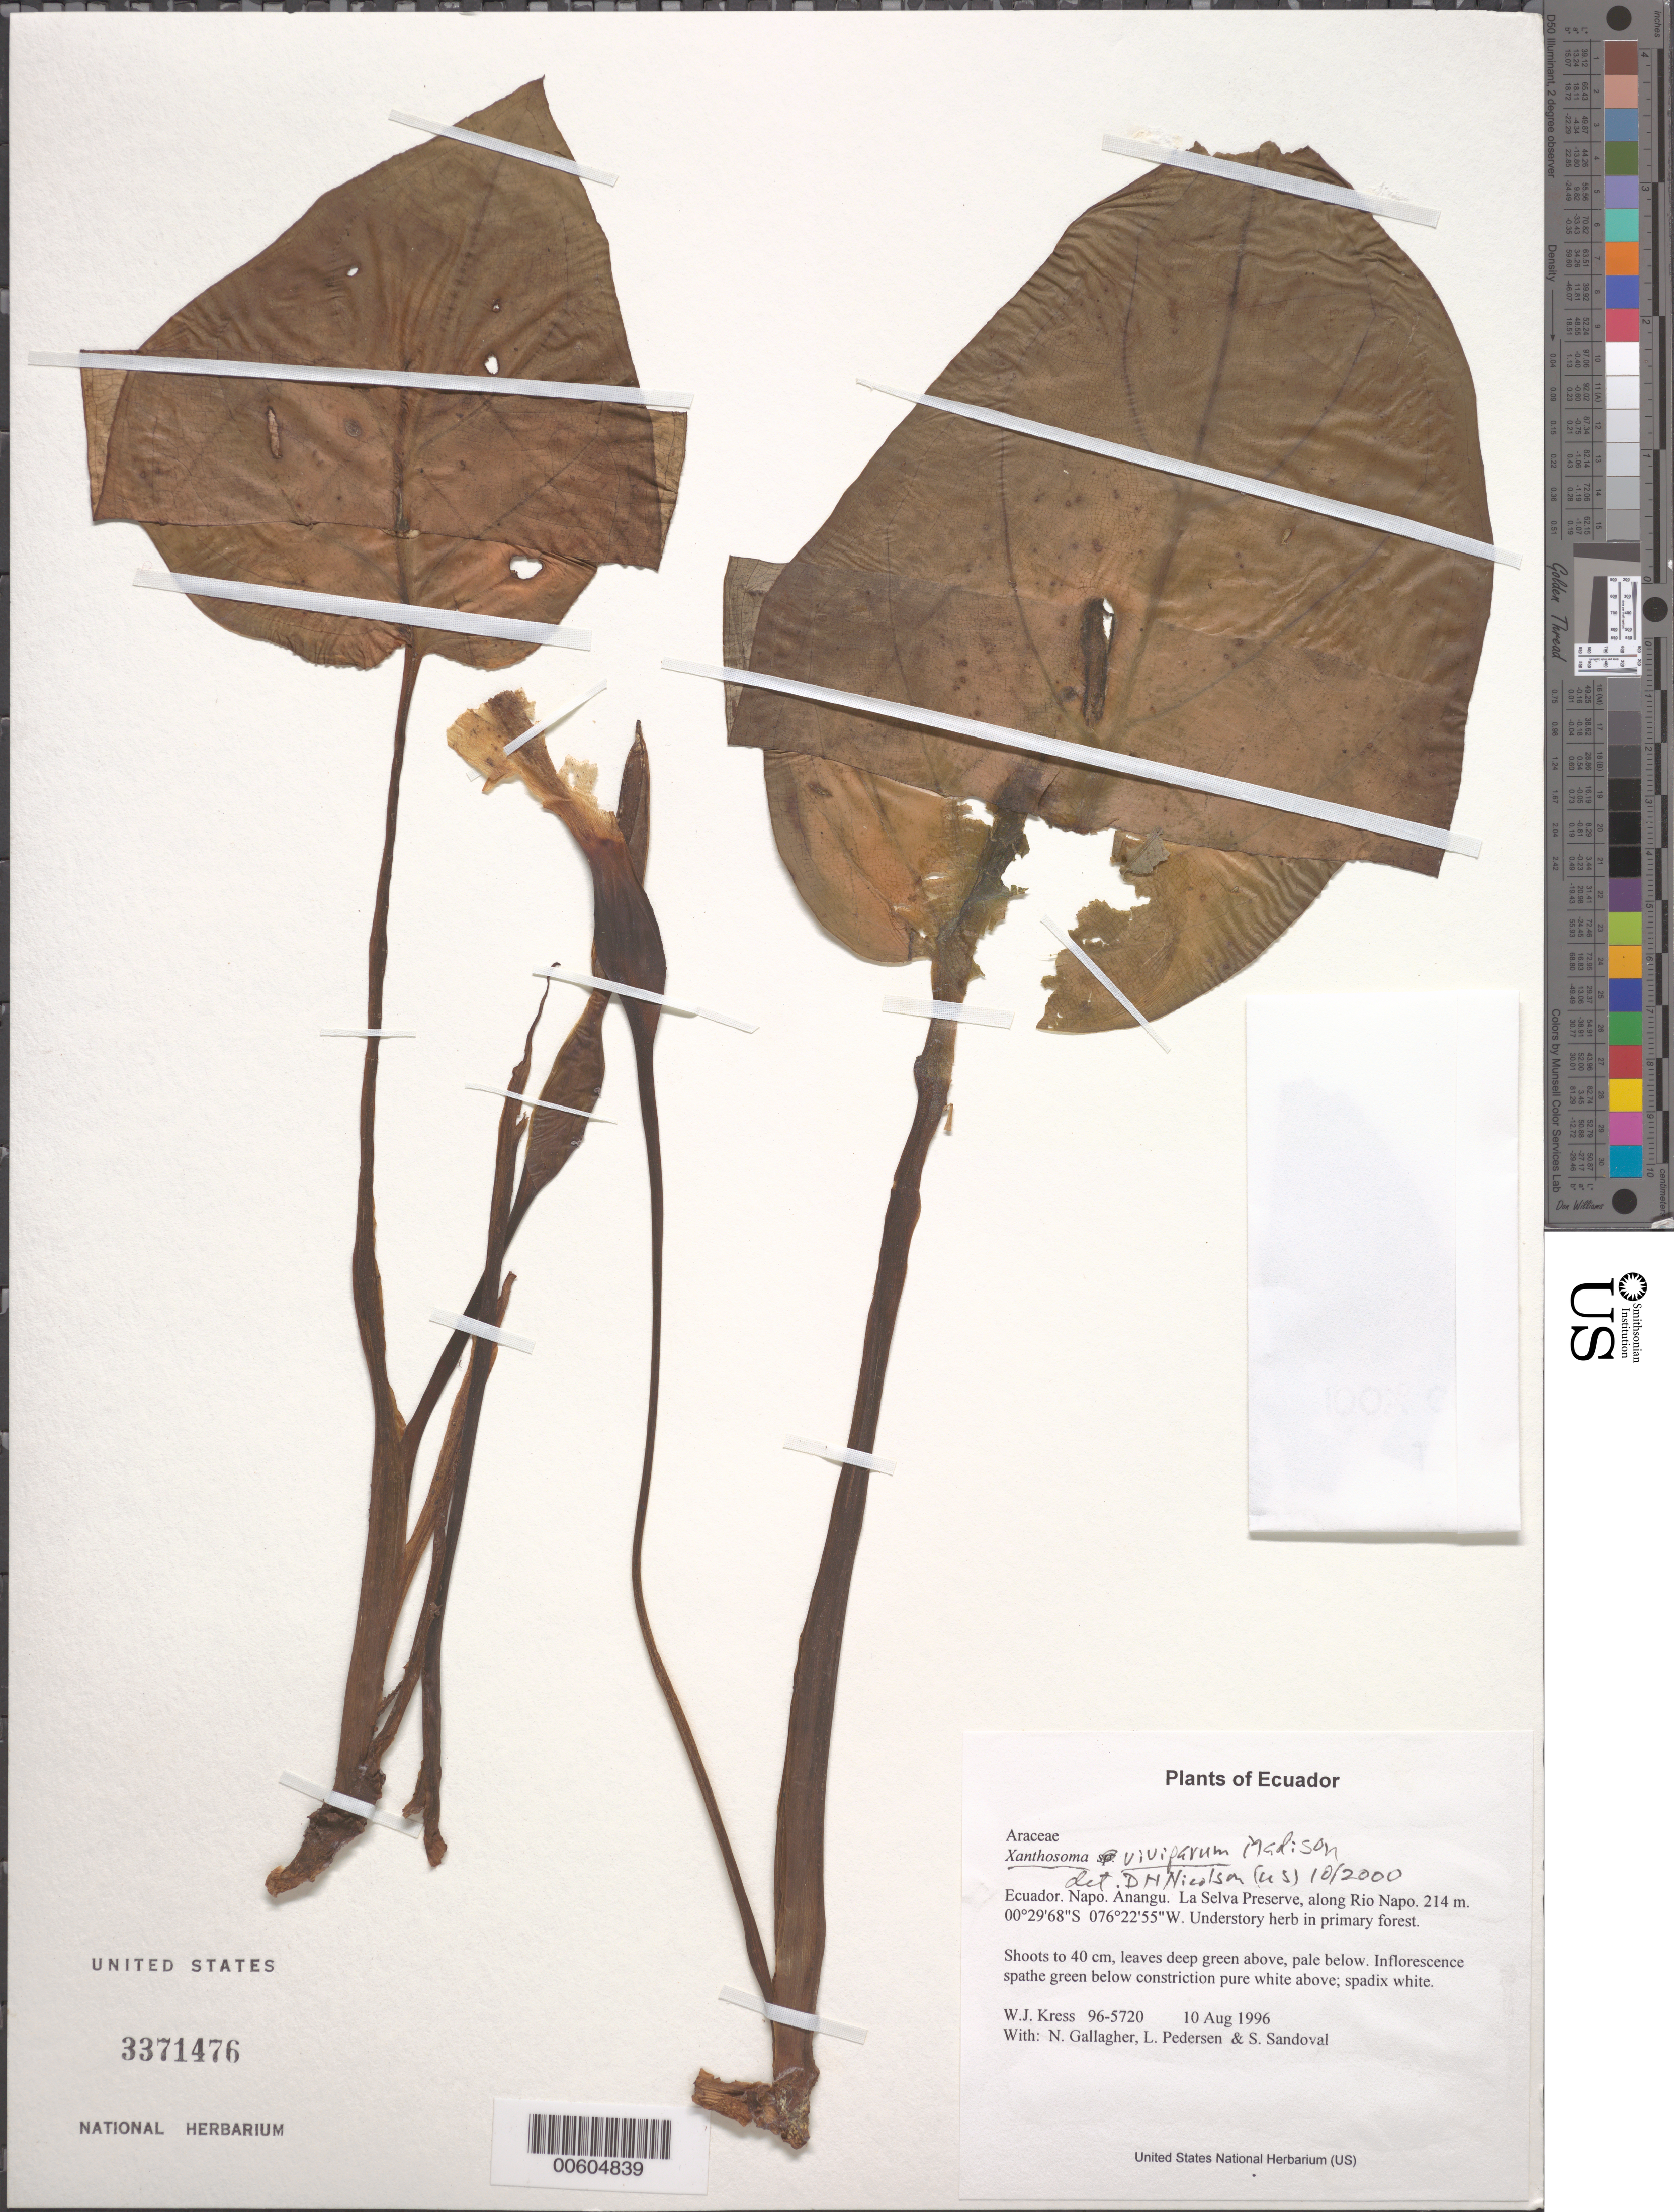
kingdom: Plantae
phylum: Tracheophyta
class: Liliopsida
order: Alismatales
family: Araceae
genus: Xanthosoma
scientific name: Xanthosoma viviparum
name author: Madison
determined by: Nicolson, Dan H.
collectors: W. J. Kress, N. L. Gallagher, L. Pedersen & S. Sandoval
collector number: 96-5720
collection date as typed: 10 Aug 1996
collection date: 1996-08-10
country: Ecuador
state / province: Napo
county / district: Anangu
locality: La Selva Preserve, along Rio Napo.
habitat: Understory herb in primary forest.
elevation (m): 214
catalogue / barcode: US 3371476